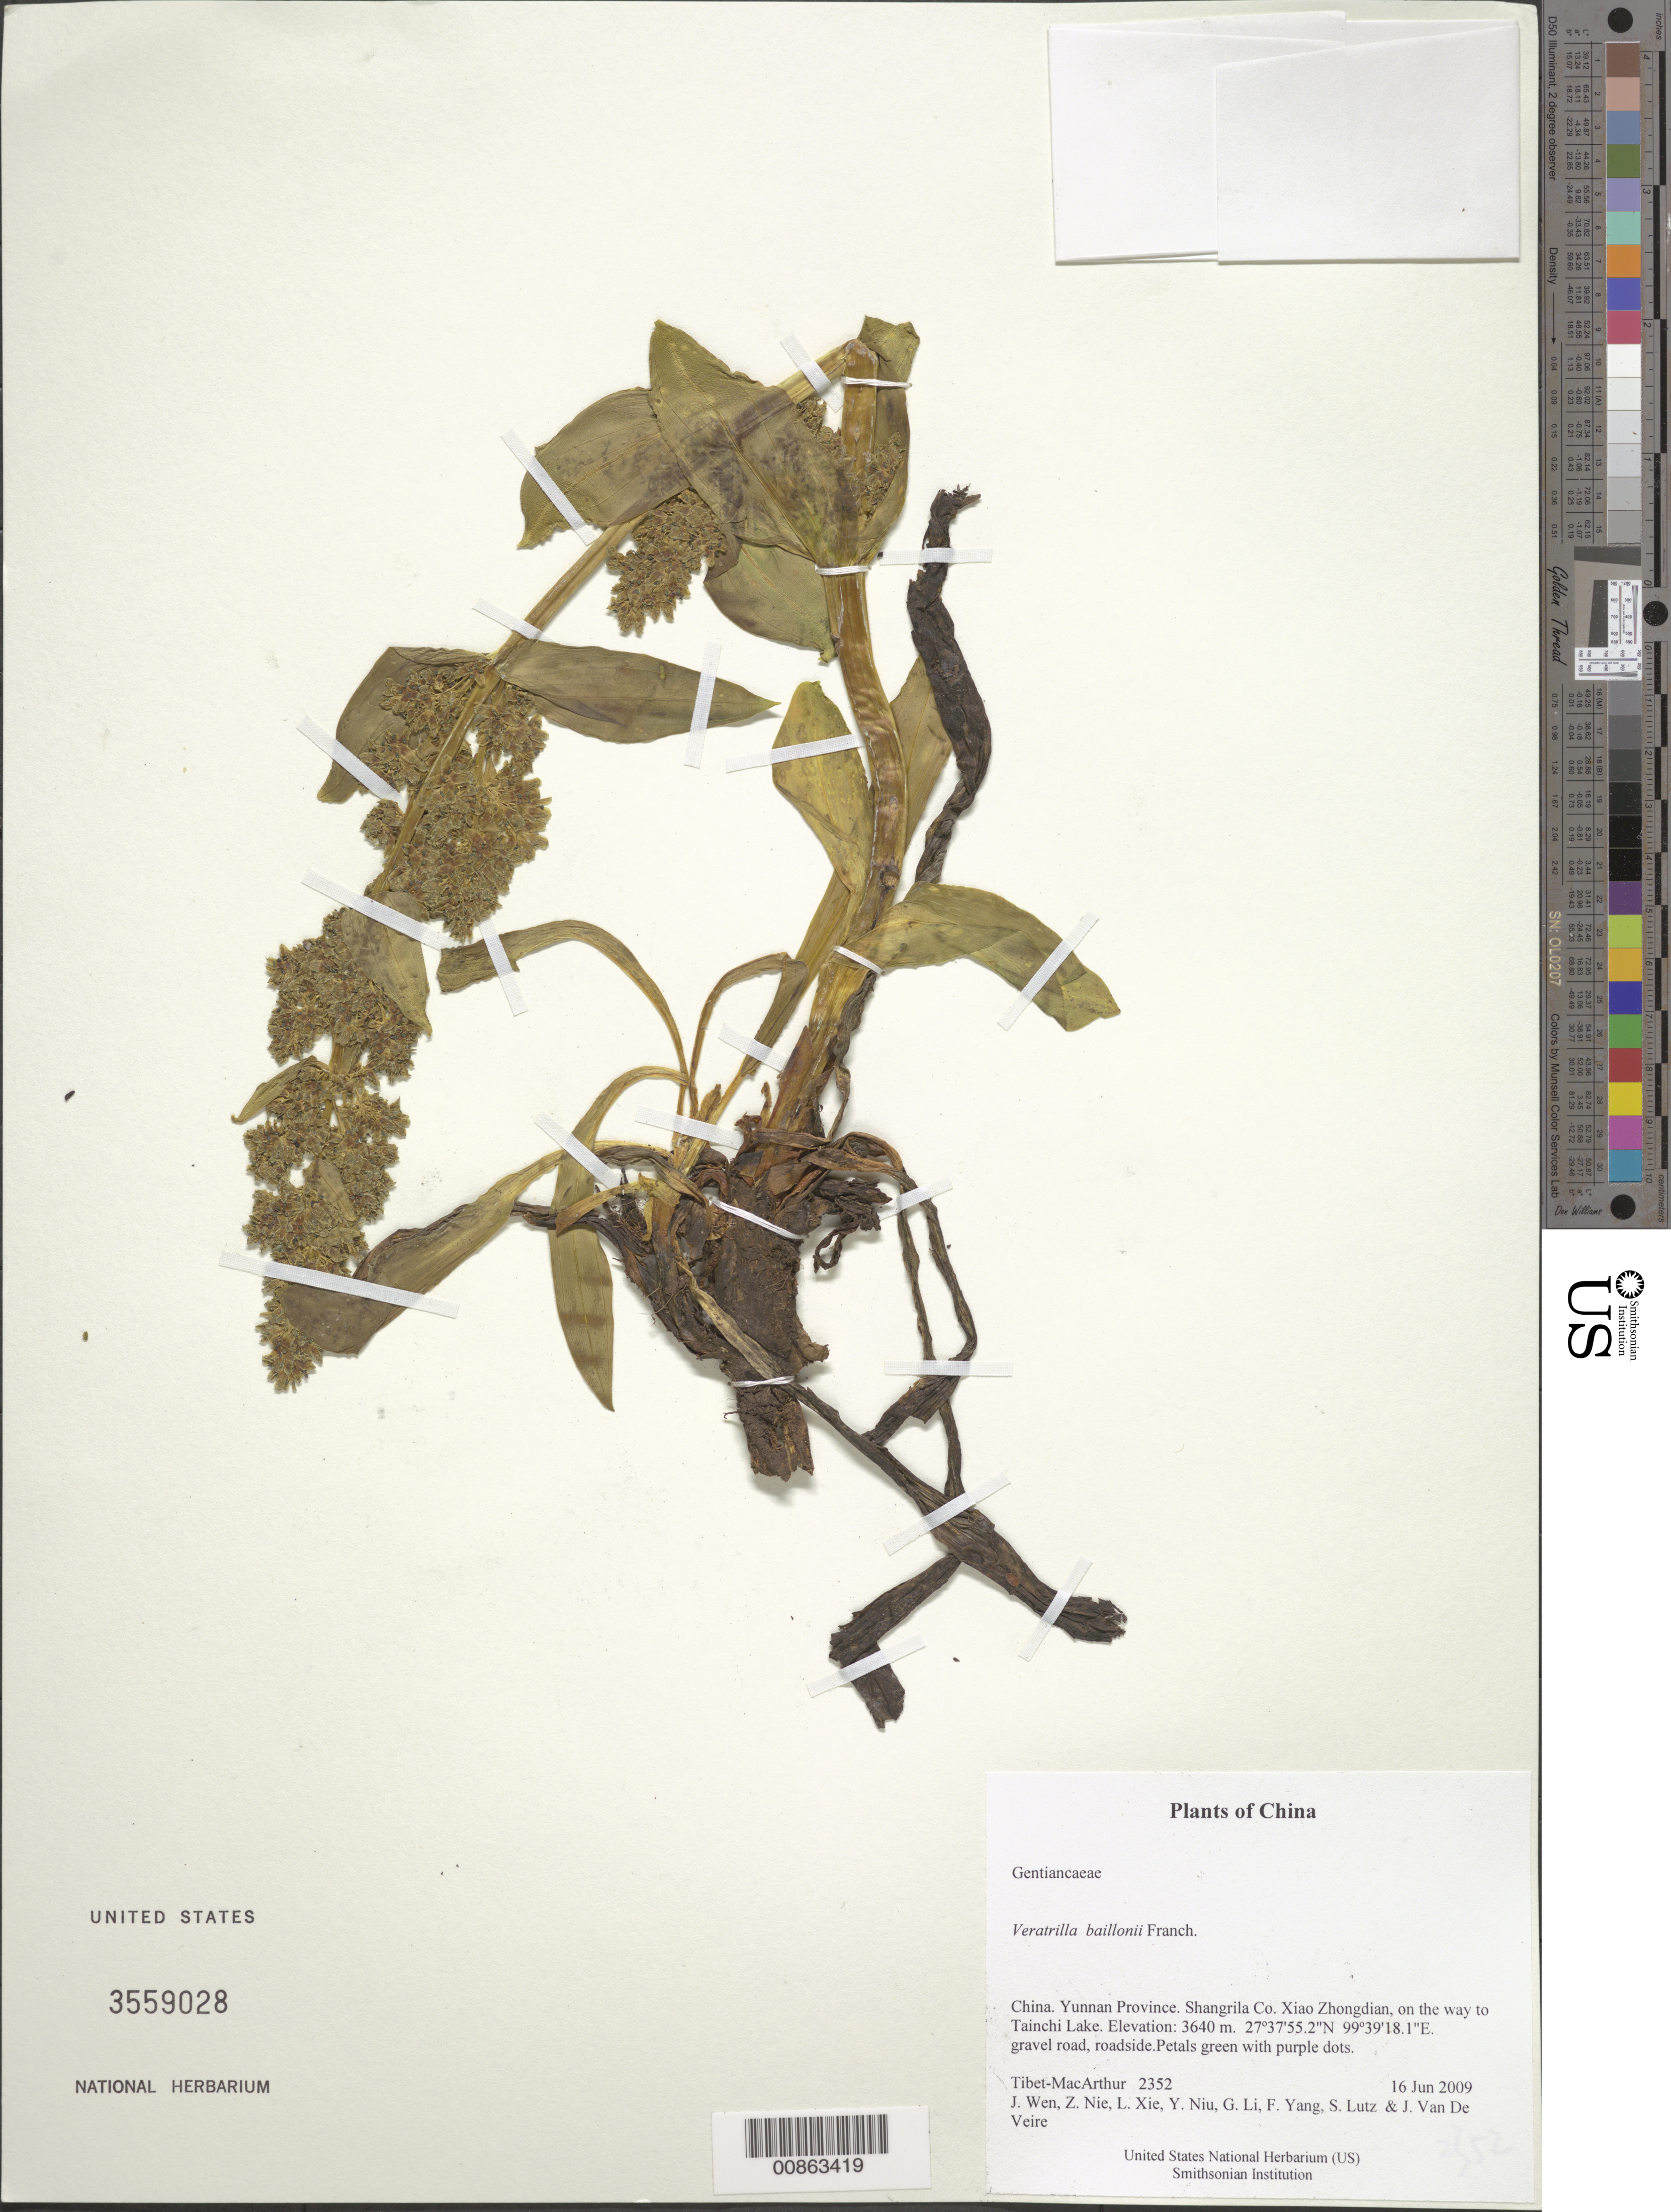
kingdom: Plantae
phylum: Tracheophyta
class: Magnoliopsida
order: Gentianales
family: Gentianaceae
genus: Veratrilla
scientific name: Veratrilla baillonii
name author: Franch.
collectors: Tibet-MacArthur, J. Wen, Z. Nie, L. Xie, Y. Niu, G. Li, F. Yang, S. Lutz & J. Van De Veire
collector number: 2352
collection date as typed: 16 Jun 2009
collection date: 2009-06-16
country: China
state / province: Yunnan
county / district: Shangrila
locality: Xiao Zhongdian, on the way to Tainchi Lake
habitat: gravel road, roadside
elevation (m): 3640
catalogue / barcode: US 3559028